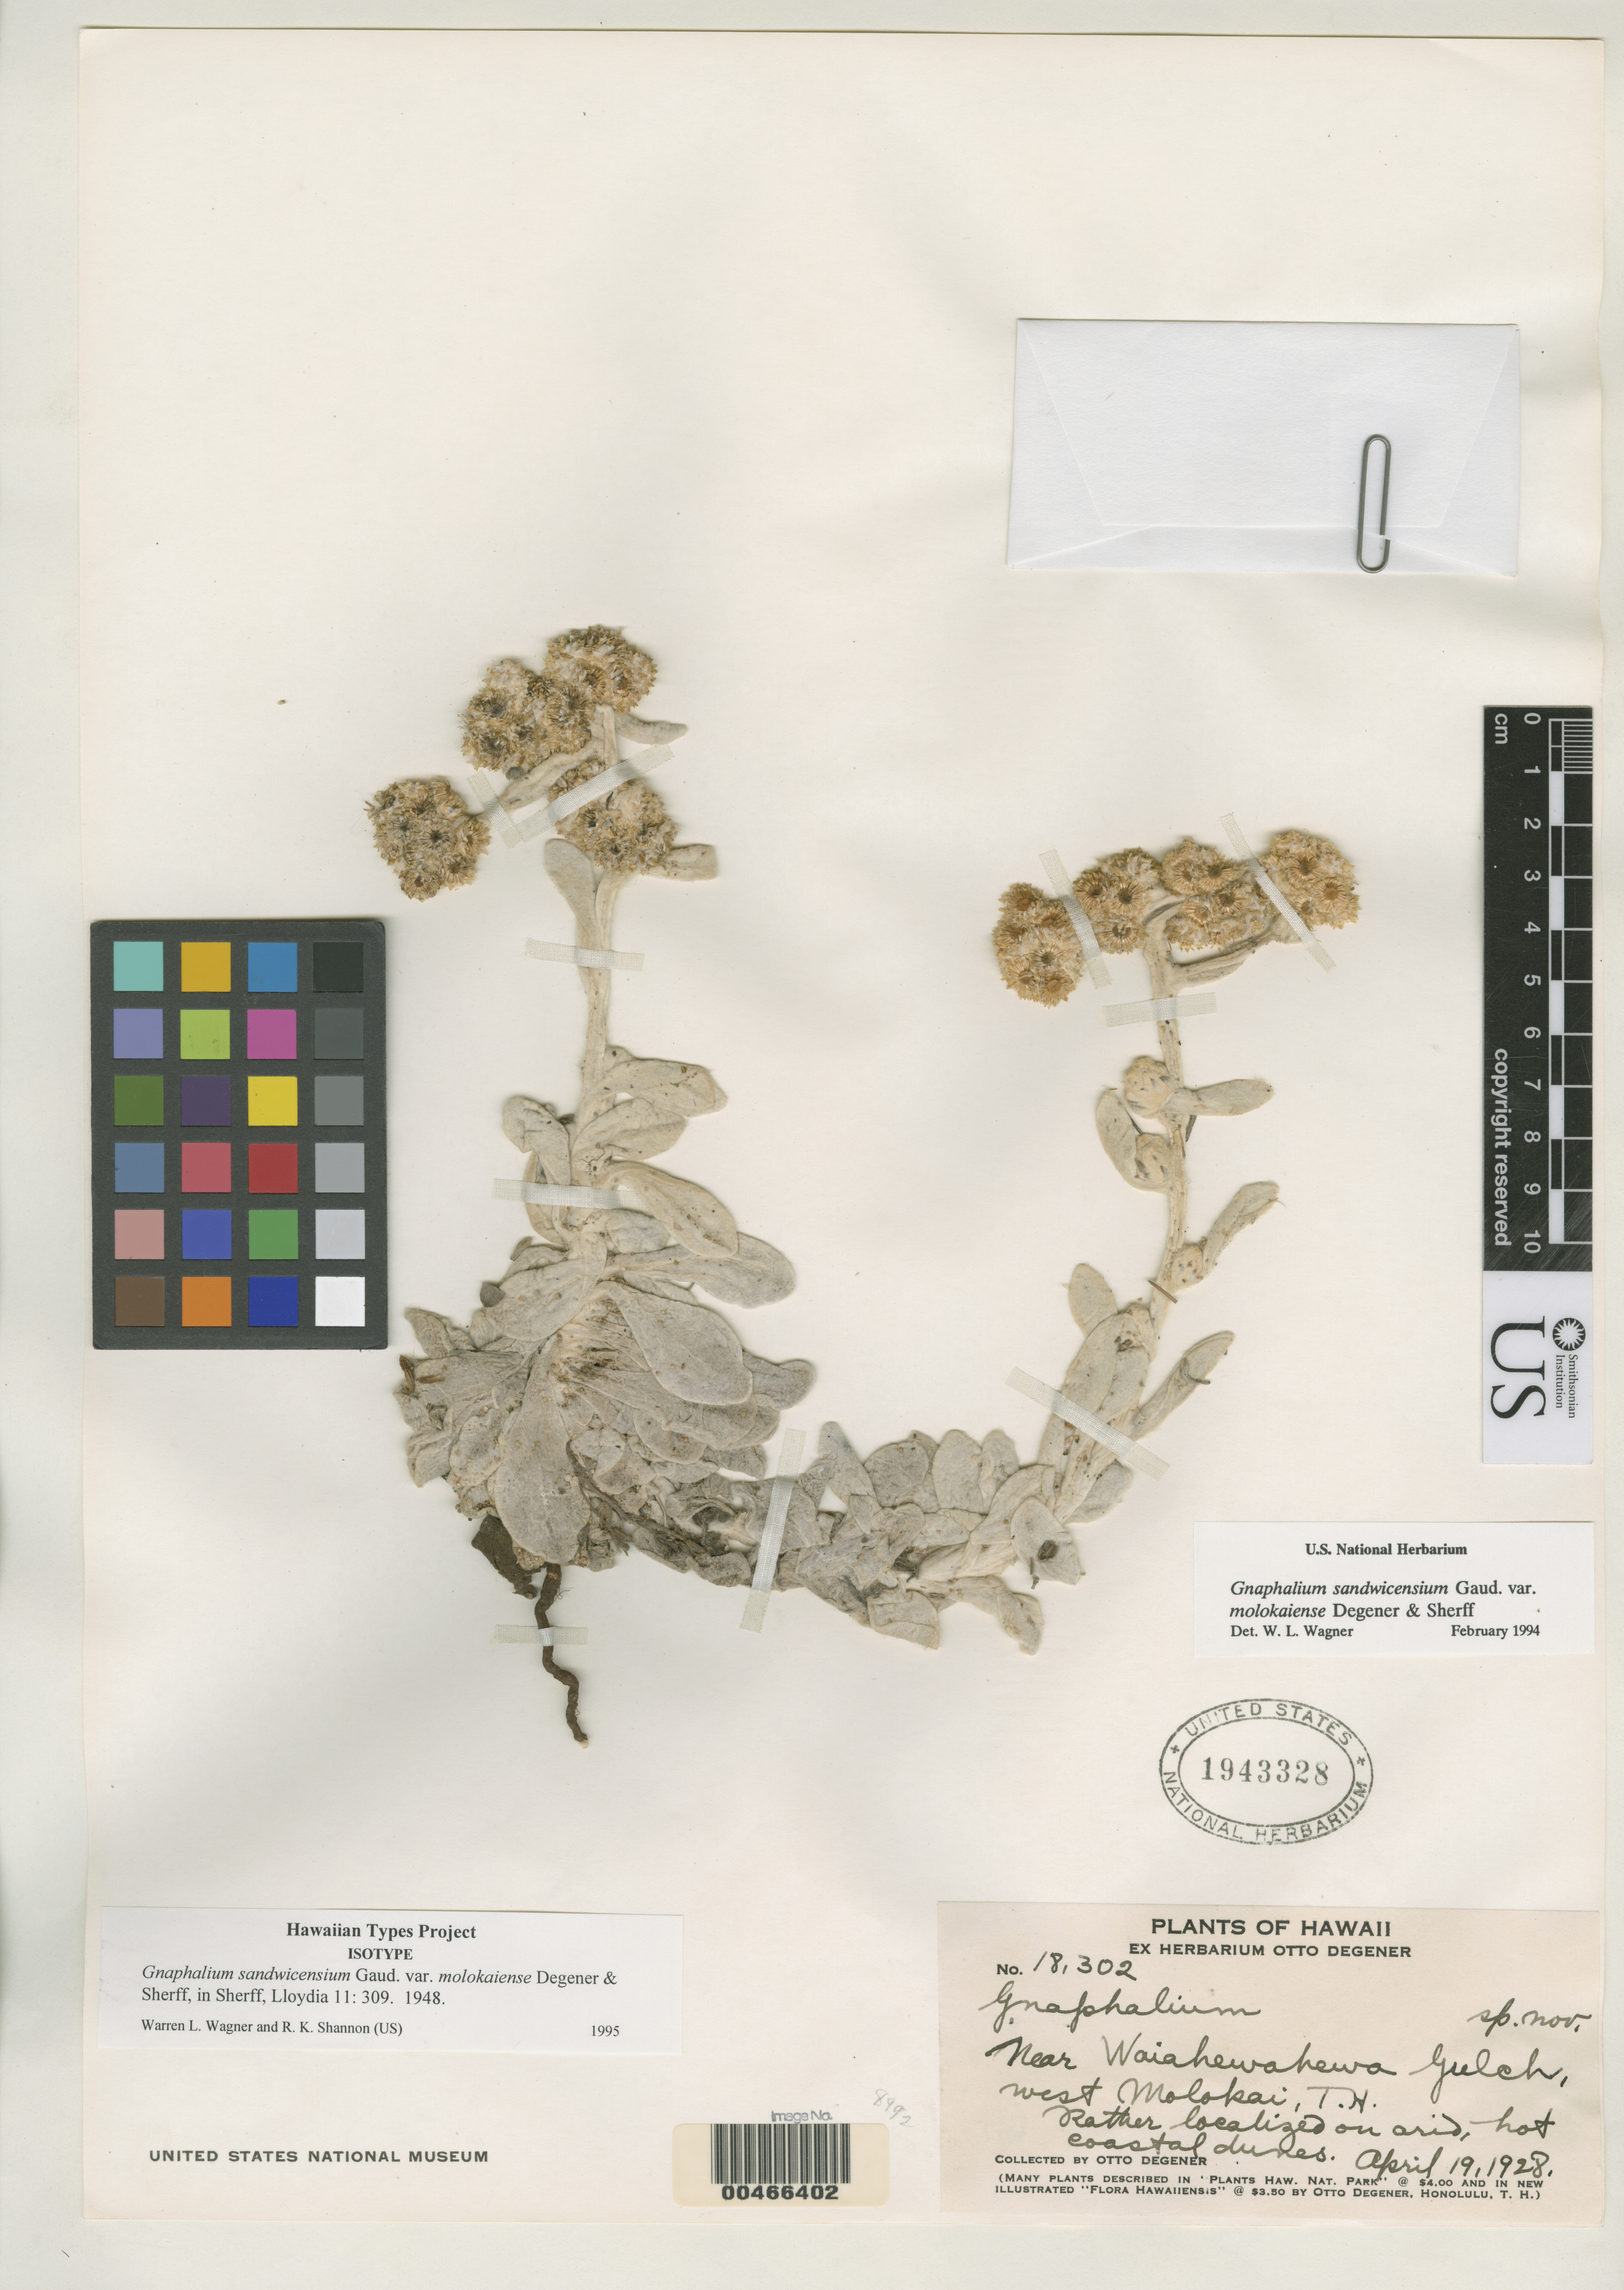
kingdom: Plantae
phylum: Tracheophyta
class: Magnoliopsida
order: Asterales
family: Asteraceae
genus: Gnaphalium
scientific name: Gnaphalium sandwicensium var. molokaiense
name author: O. Deg. & Sherff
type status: Isotype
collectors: O. Degener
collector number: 18302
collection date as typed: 19 Apr 1928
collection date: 1928-04-19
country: United States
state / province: Hawaii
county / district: Maui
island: Moloka'i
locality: Near Waiahewahewa Gulch, W Molokai.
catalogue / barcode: US 1943328